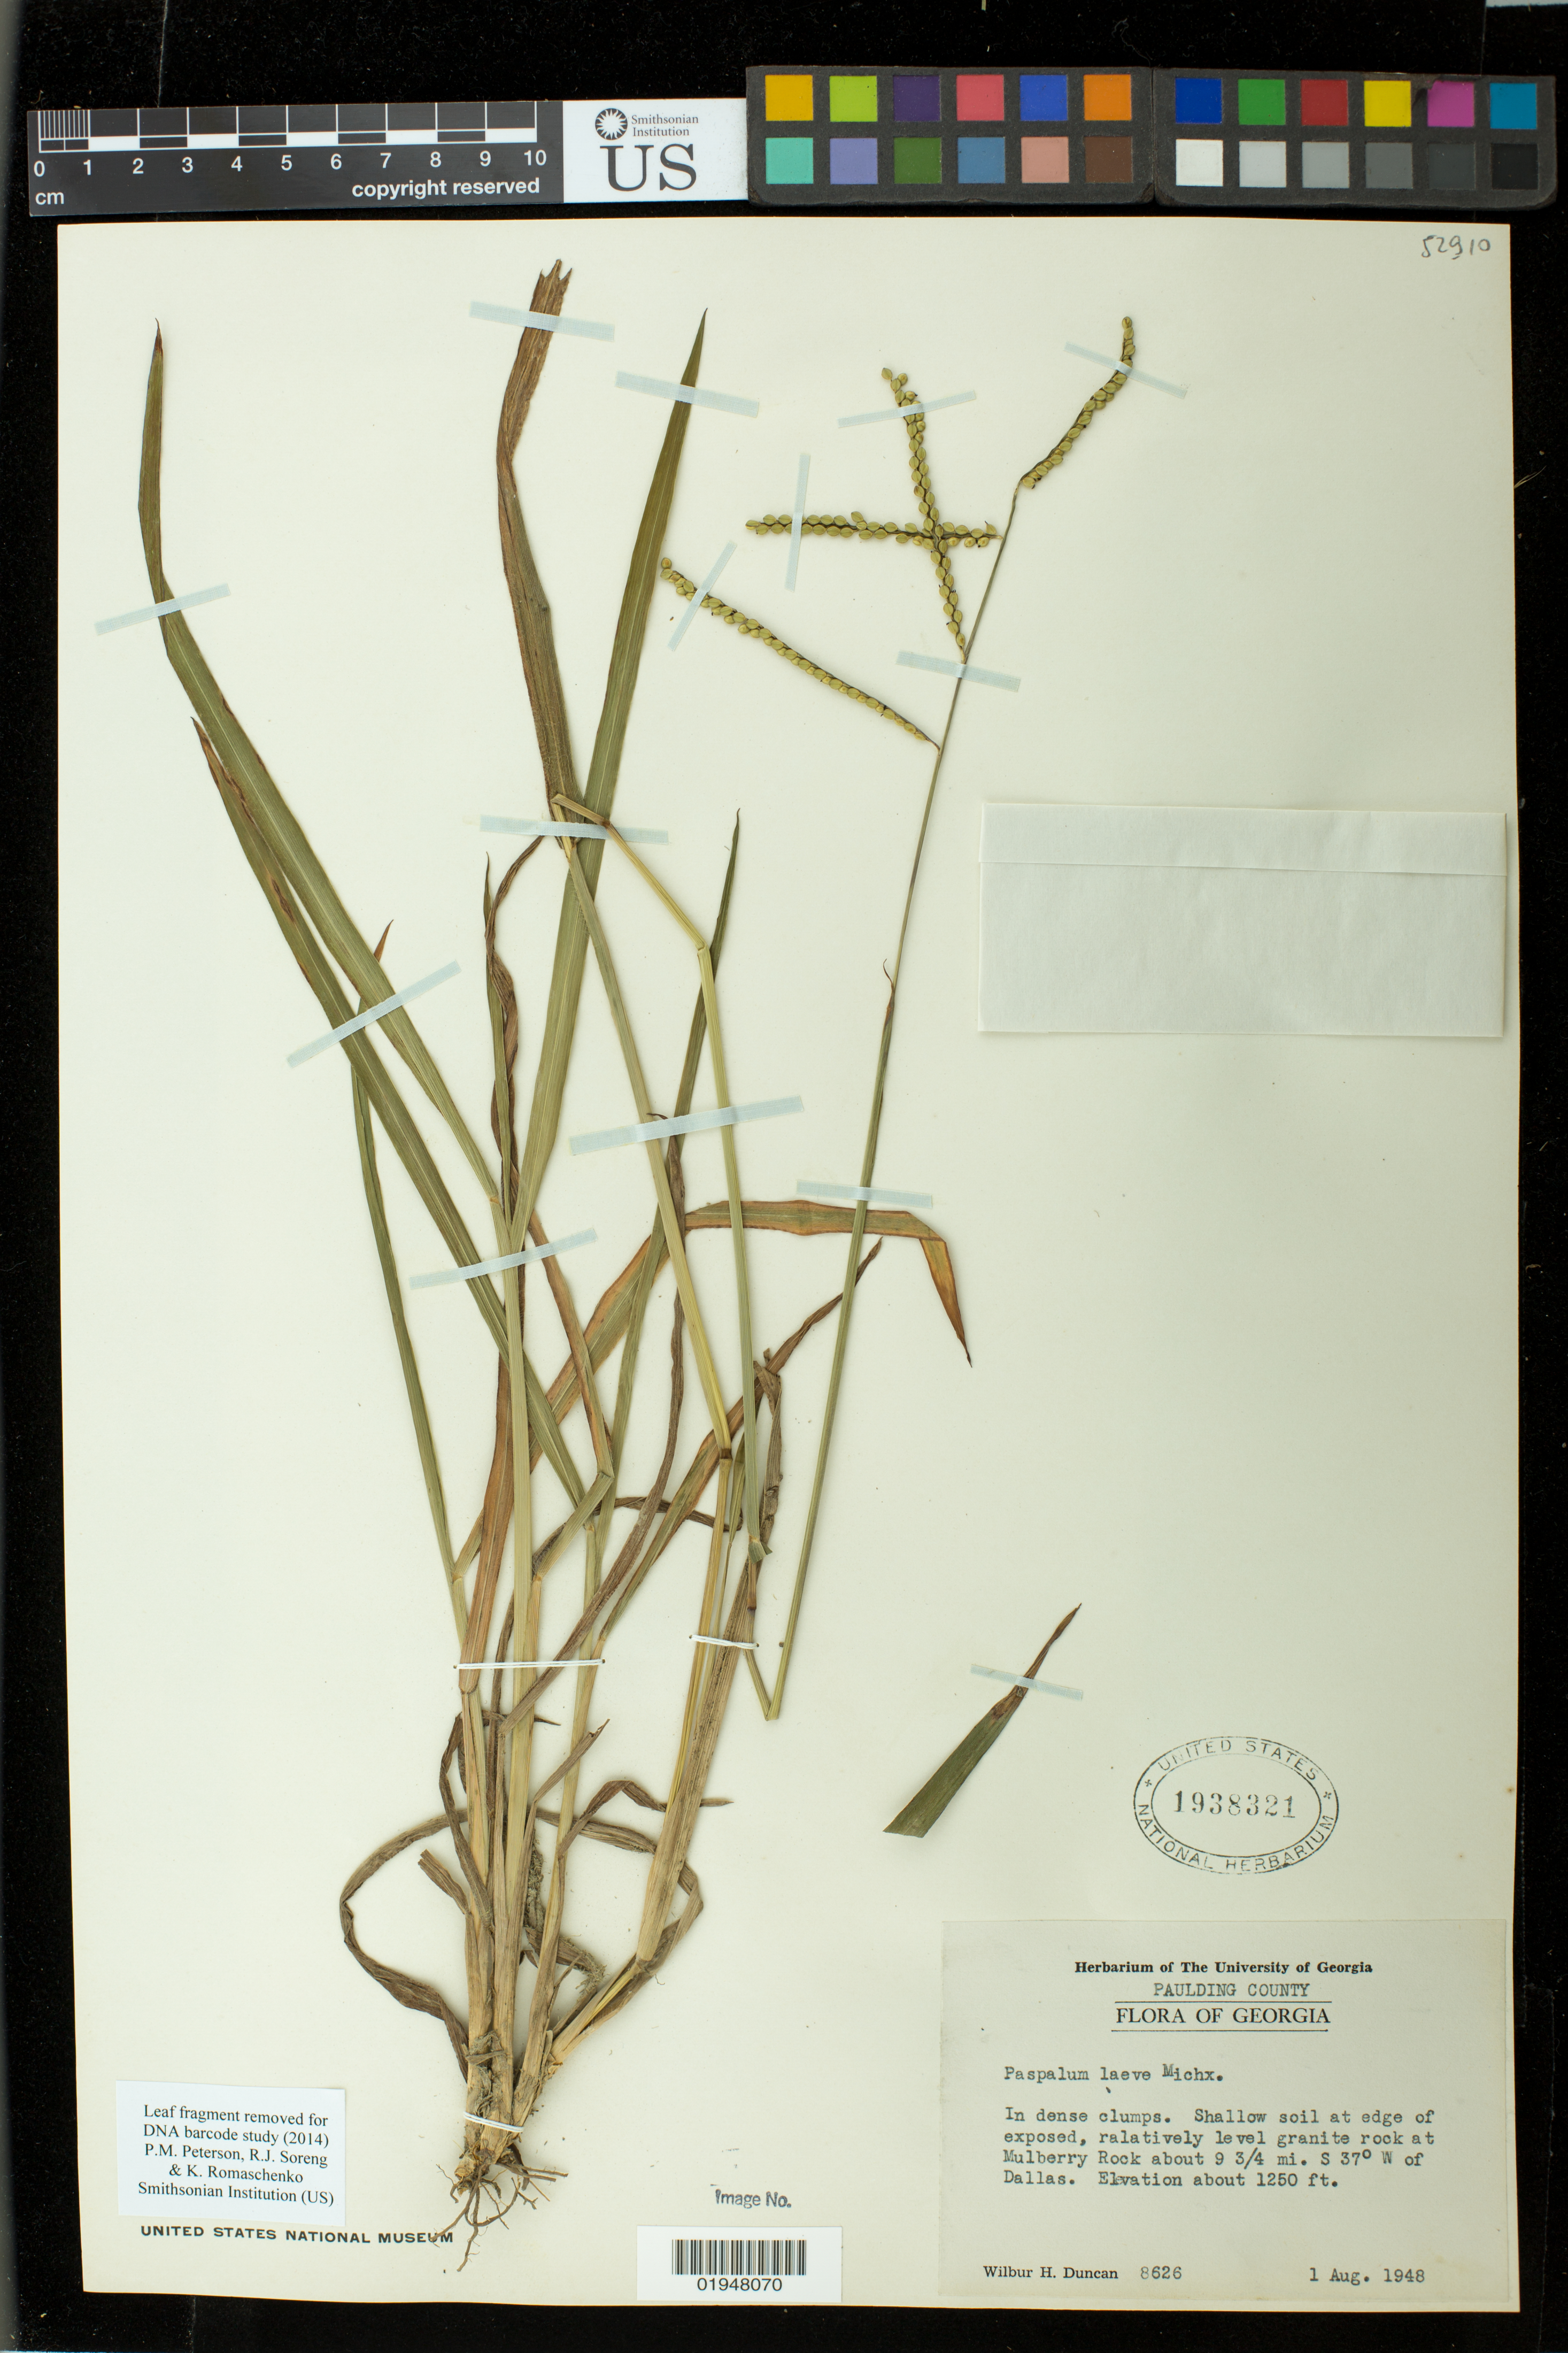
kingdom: Plantae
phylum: Tracheophyta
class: Liliopsida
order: Poales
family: Poaceae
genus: Paspalum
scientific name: Paspalum laeve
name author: Michx.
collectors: W. H. Duncan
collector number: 8626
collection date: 1948-08-01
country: United States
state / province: Georgia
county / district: Paulding County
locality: Mulberry Rock about 9 3/4 mi. S 37° W of Dallas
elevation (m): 381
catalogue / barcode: US 1938321